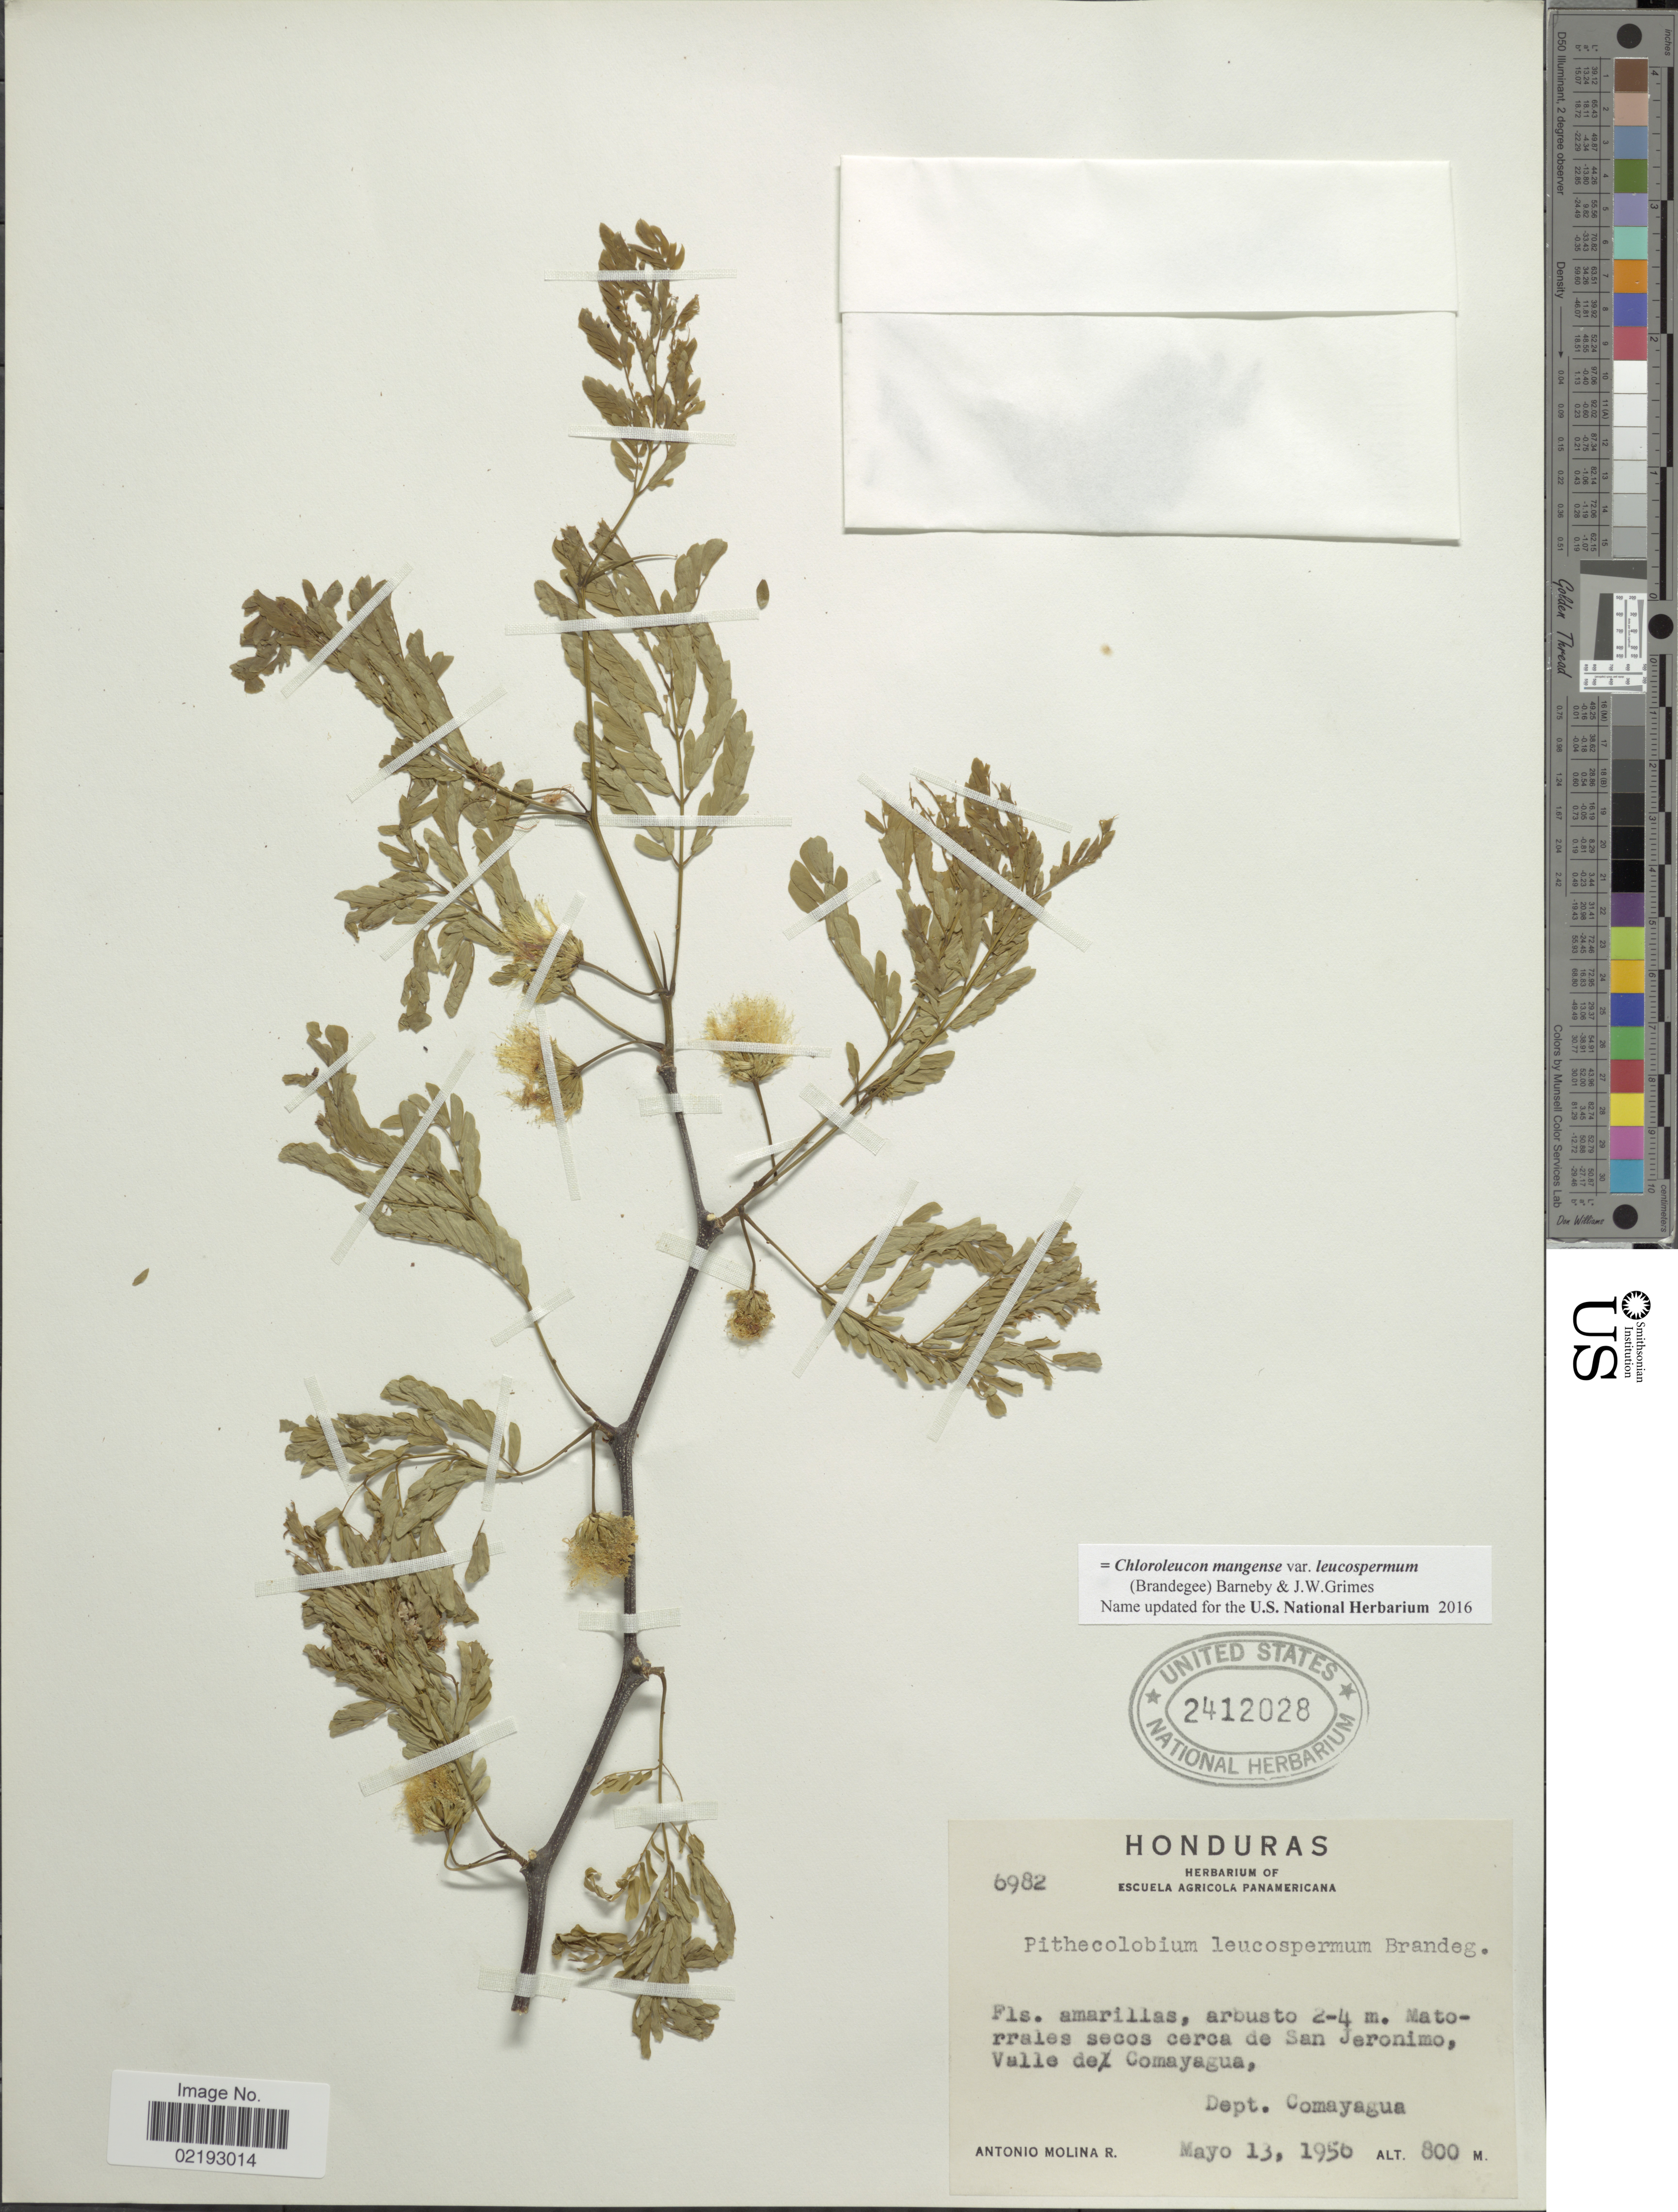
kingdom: Plantae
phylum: Tracheophyta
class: Magnoliopsida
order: Fabales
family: Fabaceae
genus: Chloroleucon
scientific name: Chloroleucon mangense var. leucospermum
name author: (Brandegee) Barneby & J.W. Grimes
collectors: A. Molina R.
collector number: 6982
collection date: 1956-05-13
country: Honduras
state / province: Comayagua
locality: Cerca de San Jeronimo, Valle de Comayagua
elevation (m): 800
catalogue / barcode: US 2412028